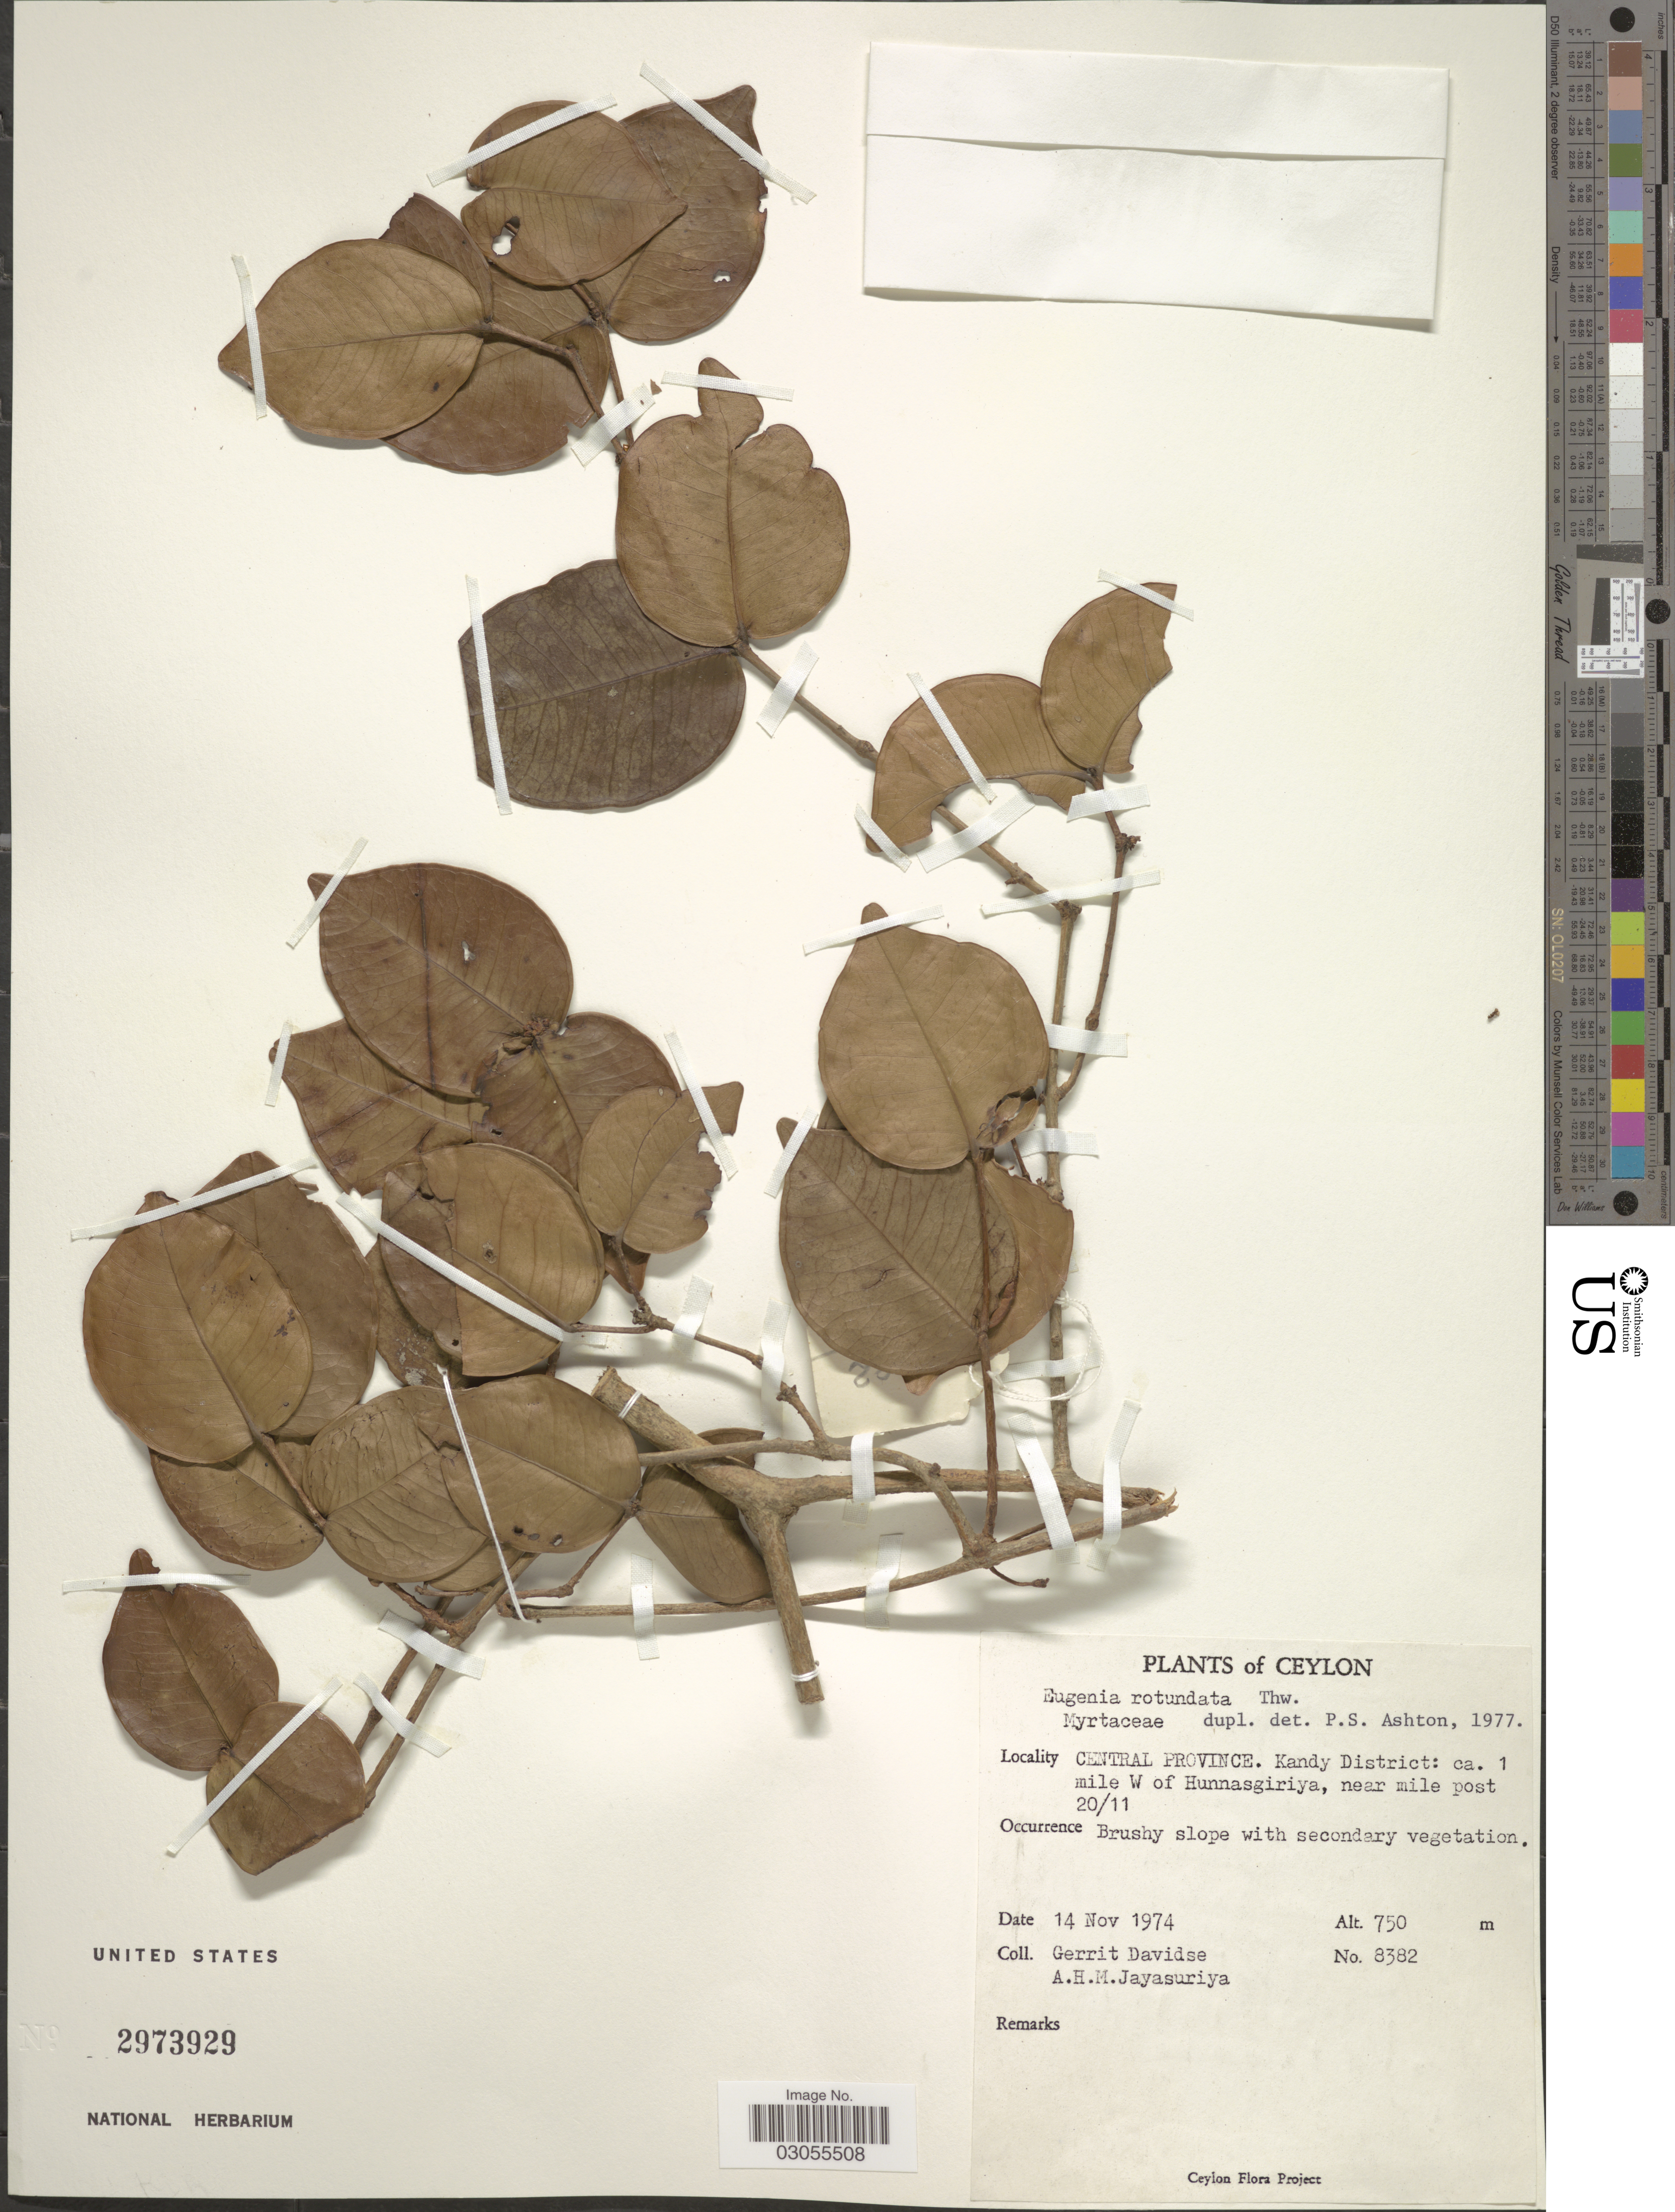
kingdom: Plantae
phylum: Tracheophyta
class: Magnoliopsida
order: Myrtales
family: Myrtaceae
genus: Eugenia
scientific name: Eugenia rotundata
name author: Trimen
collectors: G. Davidse & A. H. Jayasuriya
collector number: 8382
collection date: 1974-11-14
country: Sri Lanka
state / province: Central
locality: Ceylon. Kandy District: ca. 1 mile W of Hunnasgiriya, near mile post 20/11.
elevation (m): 750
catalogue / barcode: US 2973929